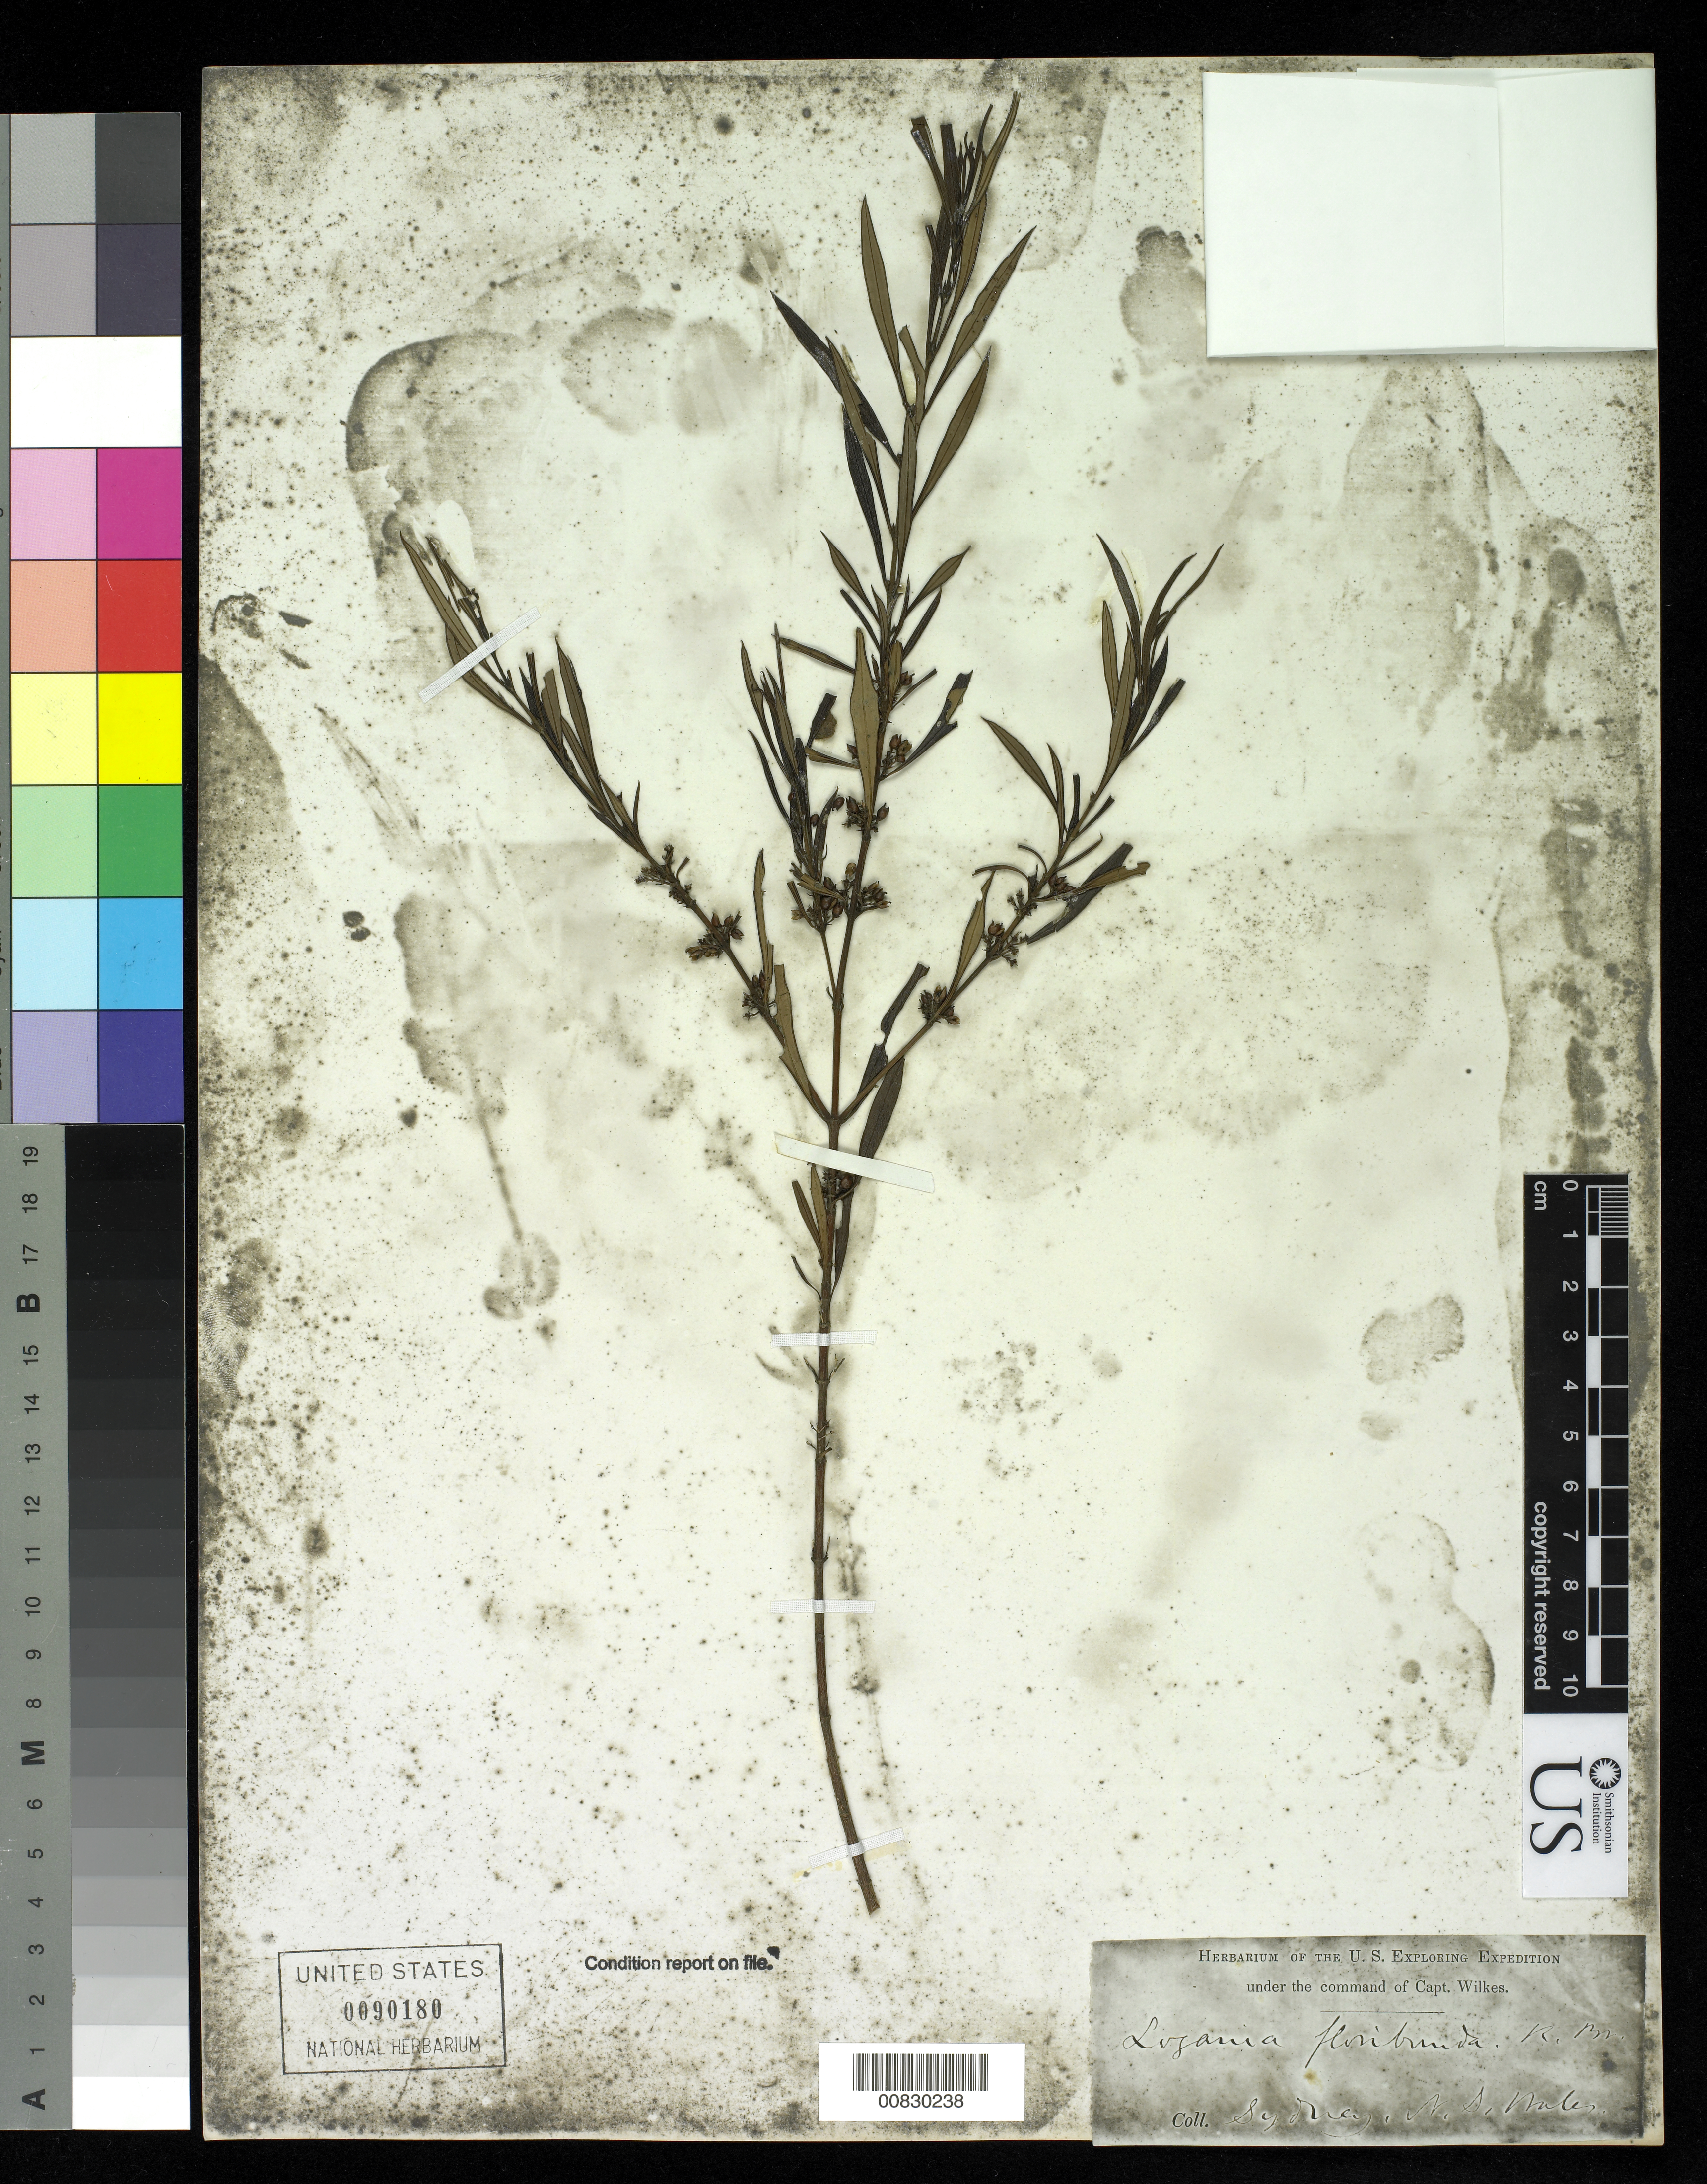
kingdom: Plantae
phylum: Tracheophyta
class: Magnoliopsida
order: Gentianales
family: Loganiaceae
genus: Logania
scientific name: Logania floribunda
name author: R. Br.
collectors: Wilkes Explor. Exped.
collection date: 1838/1842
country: Australia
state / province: New South Wales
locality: Sydney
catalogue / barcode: US 90180